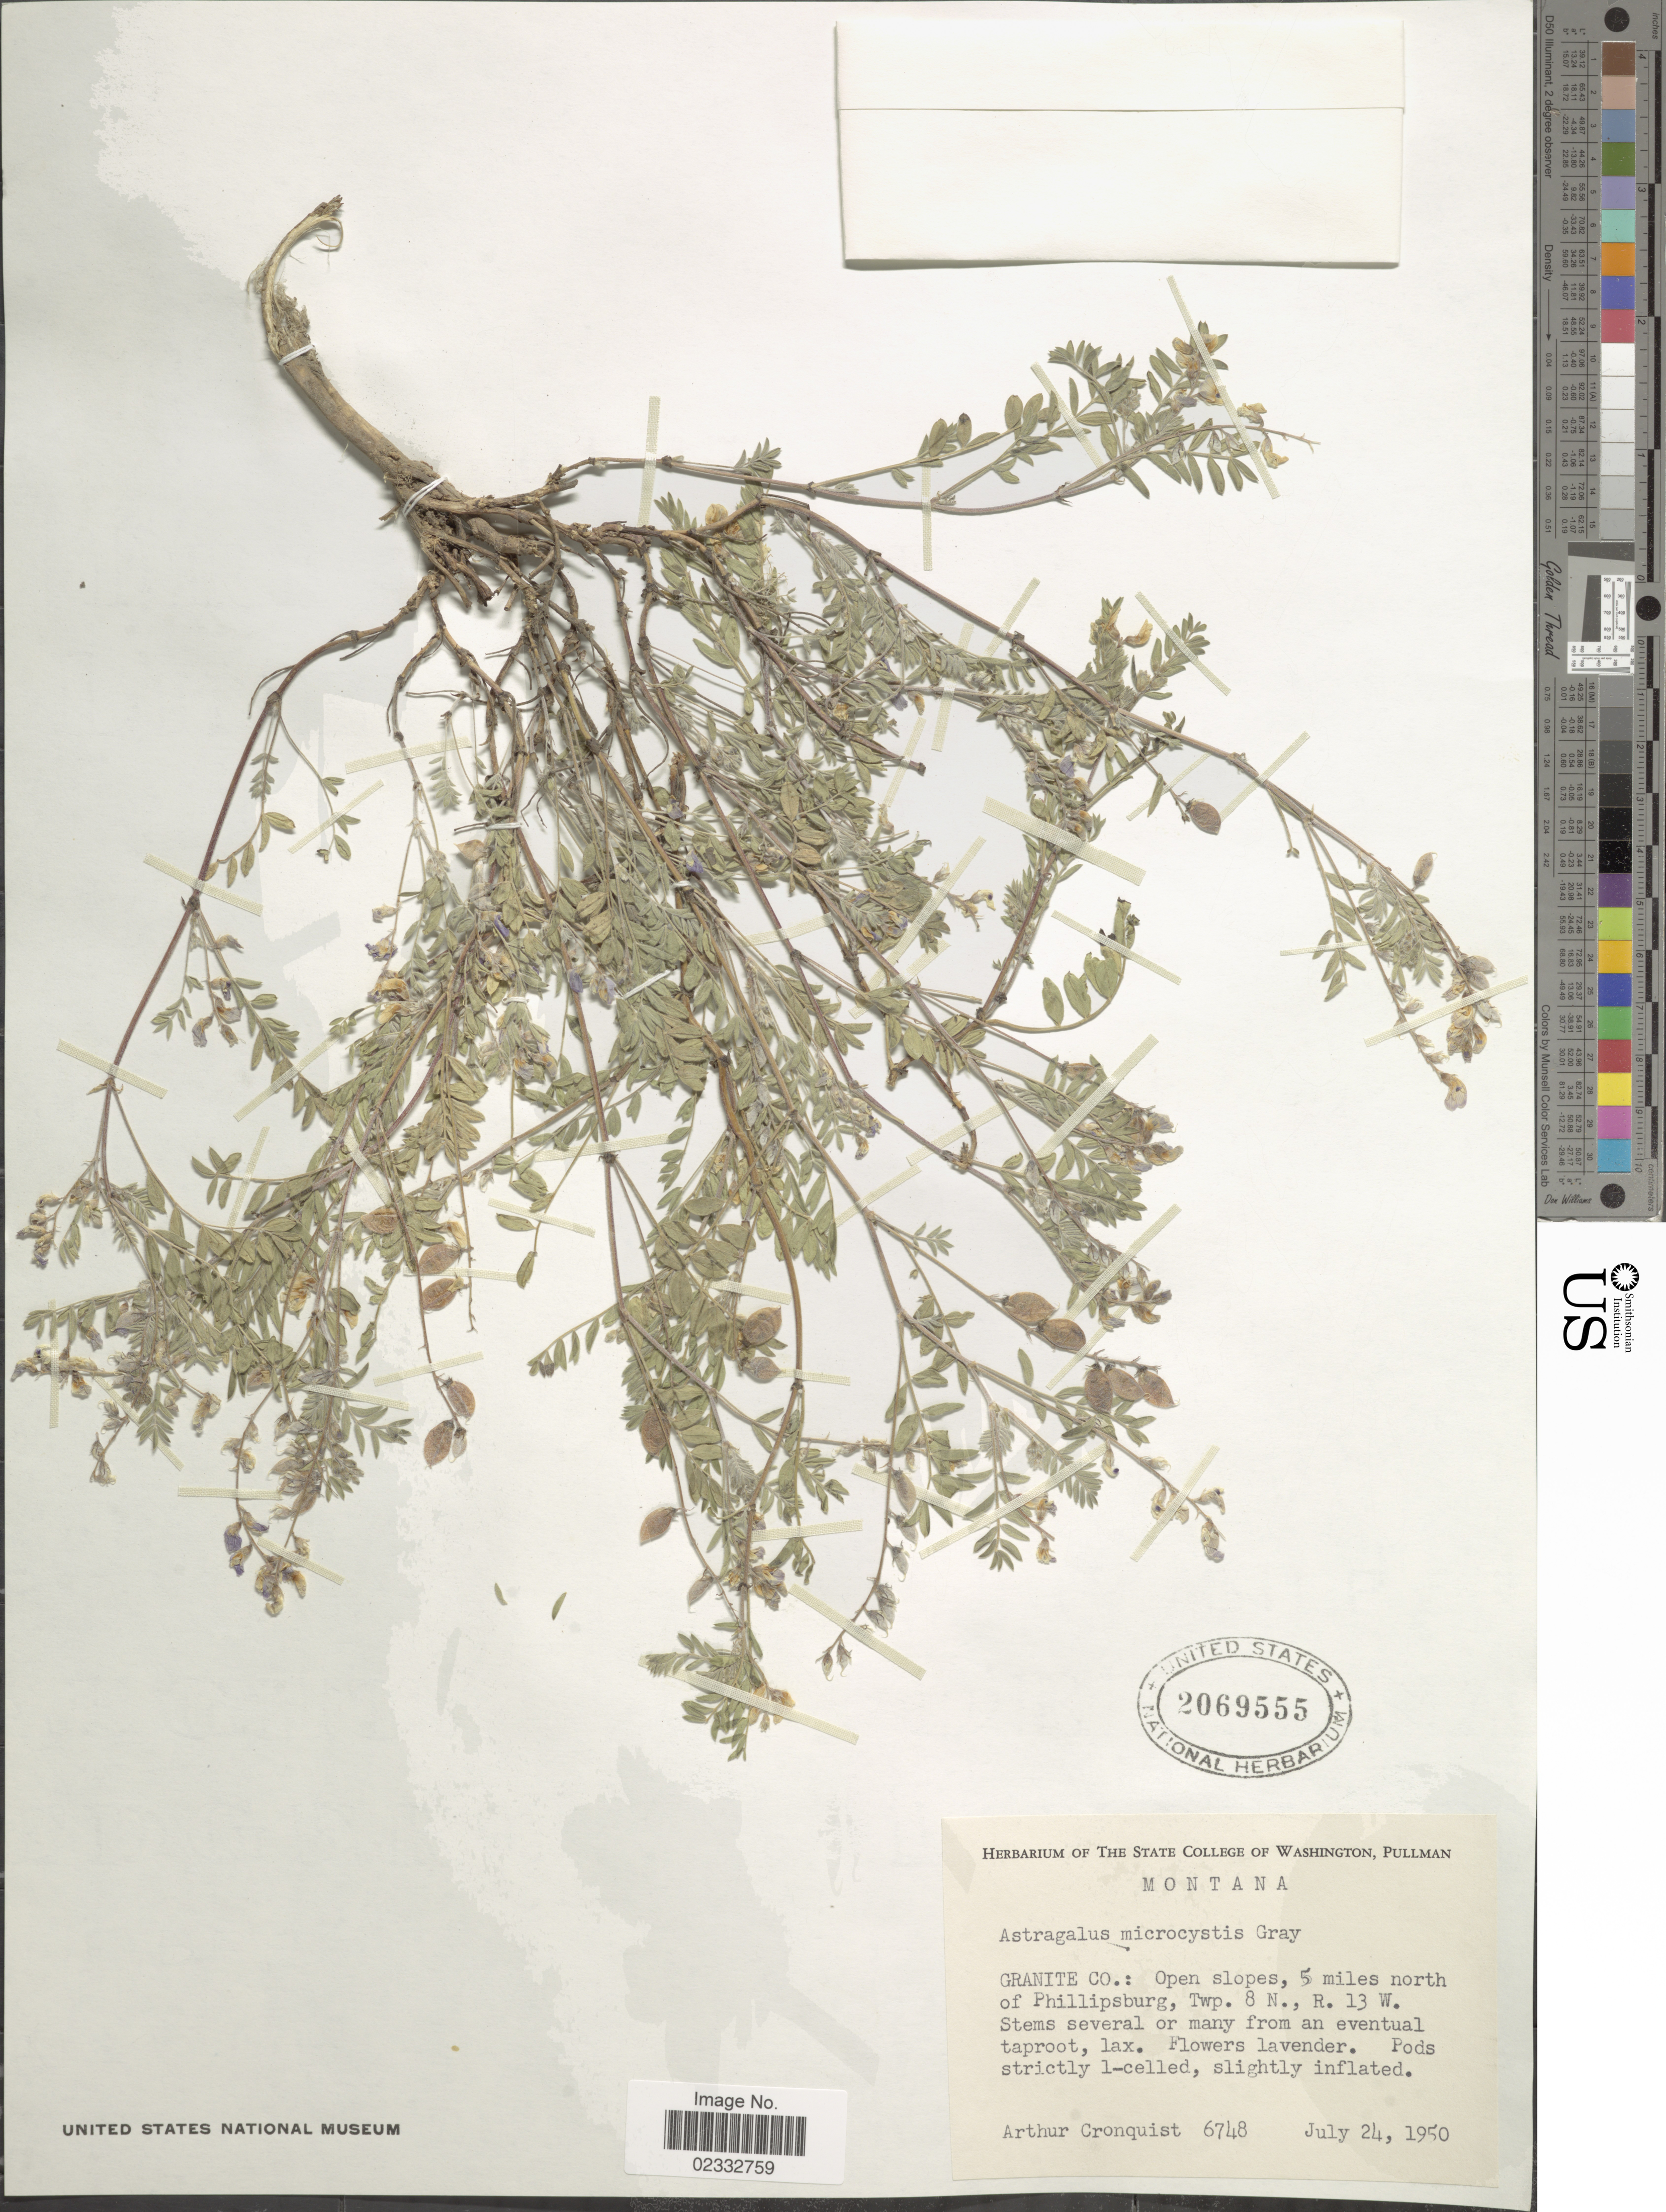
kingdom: Plantae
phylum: Tracheophyta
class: Magnoliopsida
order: Fabales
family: Fabaceae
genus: Astragalus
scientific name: Astragalus microcystis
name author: A. Gray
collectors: A. J. Cronquist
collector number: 6748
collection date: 1950-07-24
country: United States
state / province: Montana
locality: Granite Co.: open slopes, 5 miles north of Phillipsburg, Twp. 8N., R.13W.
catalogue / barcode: US 2069555